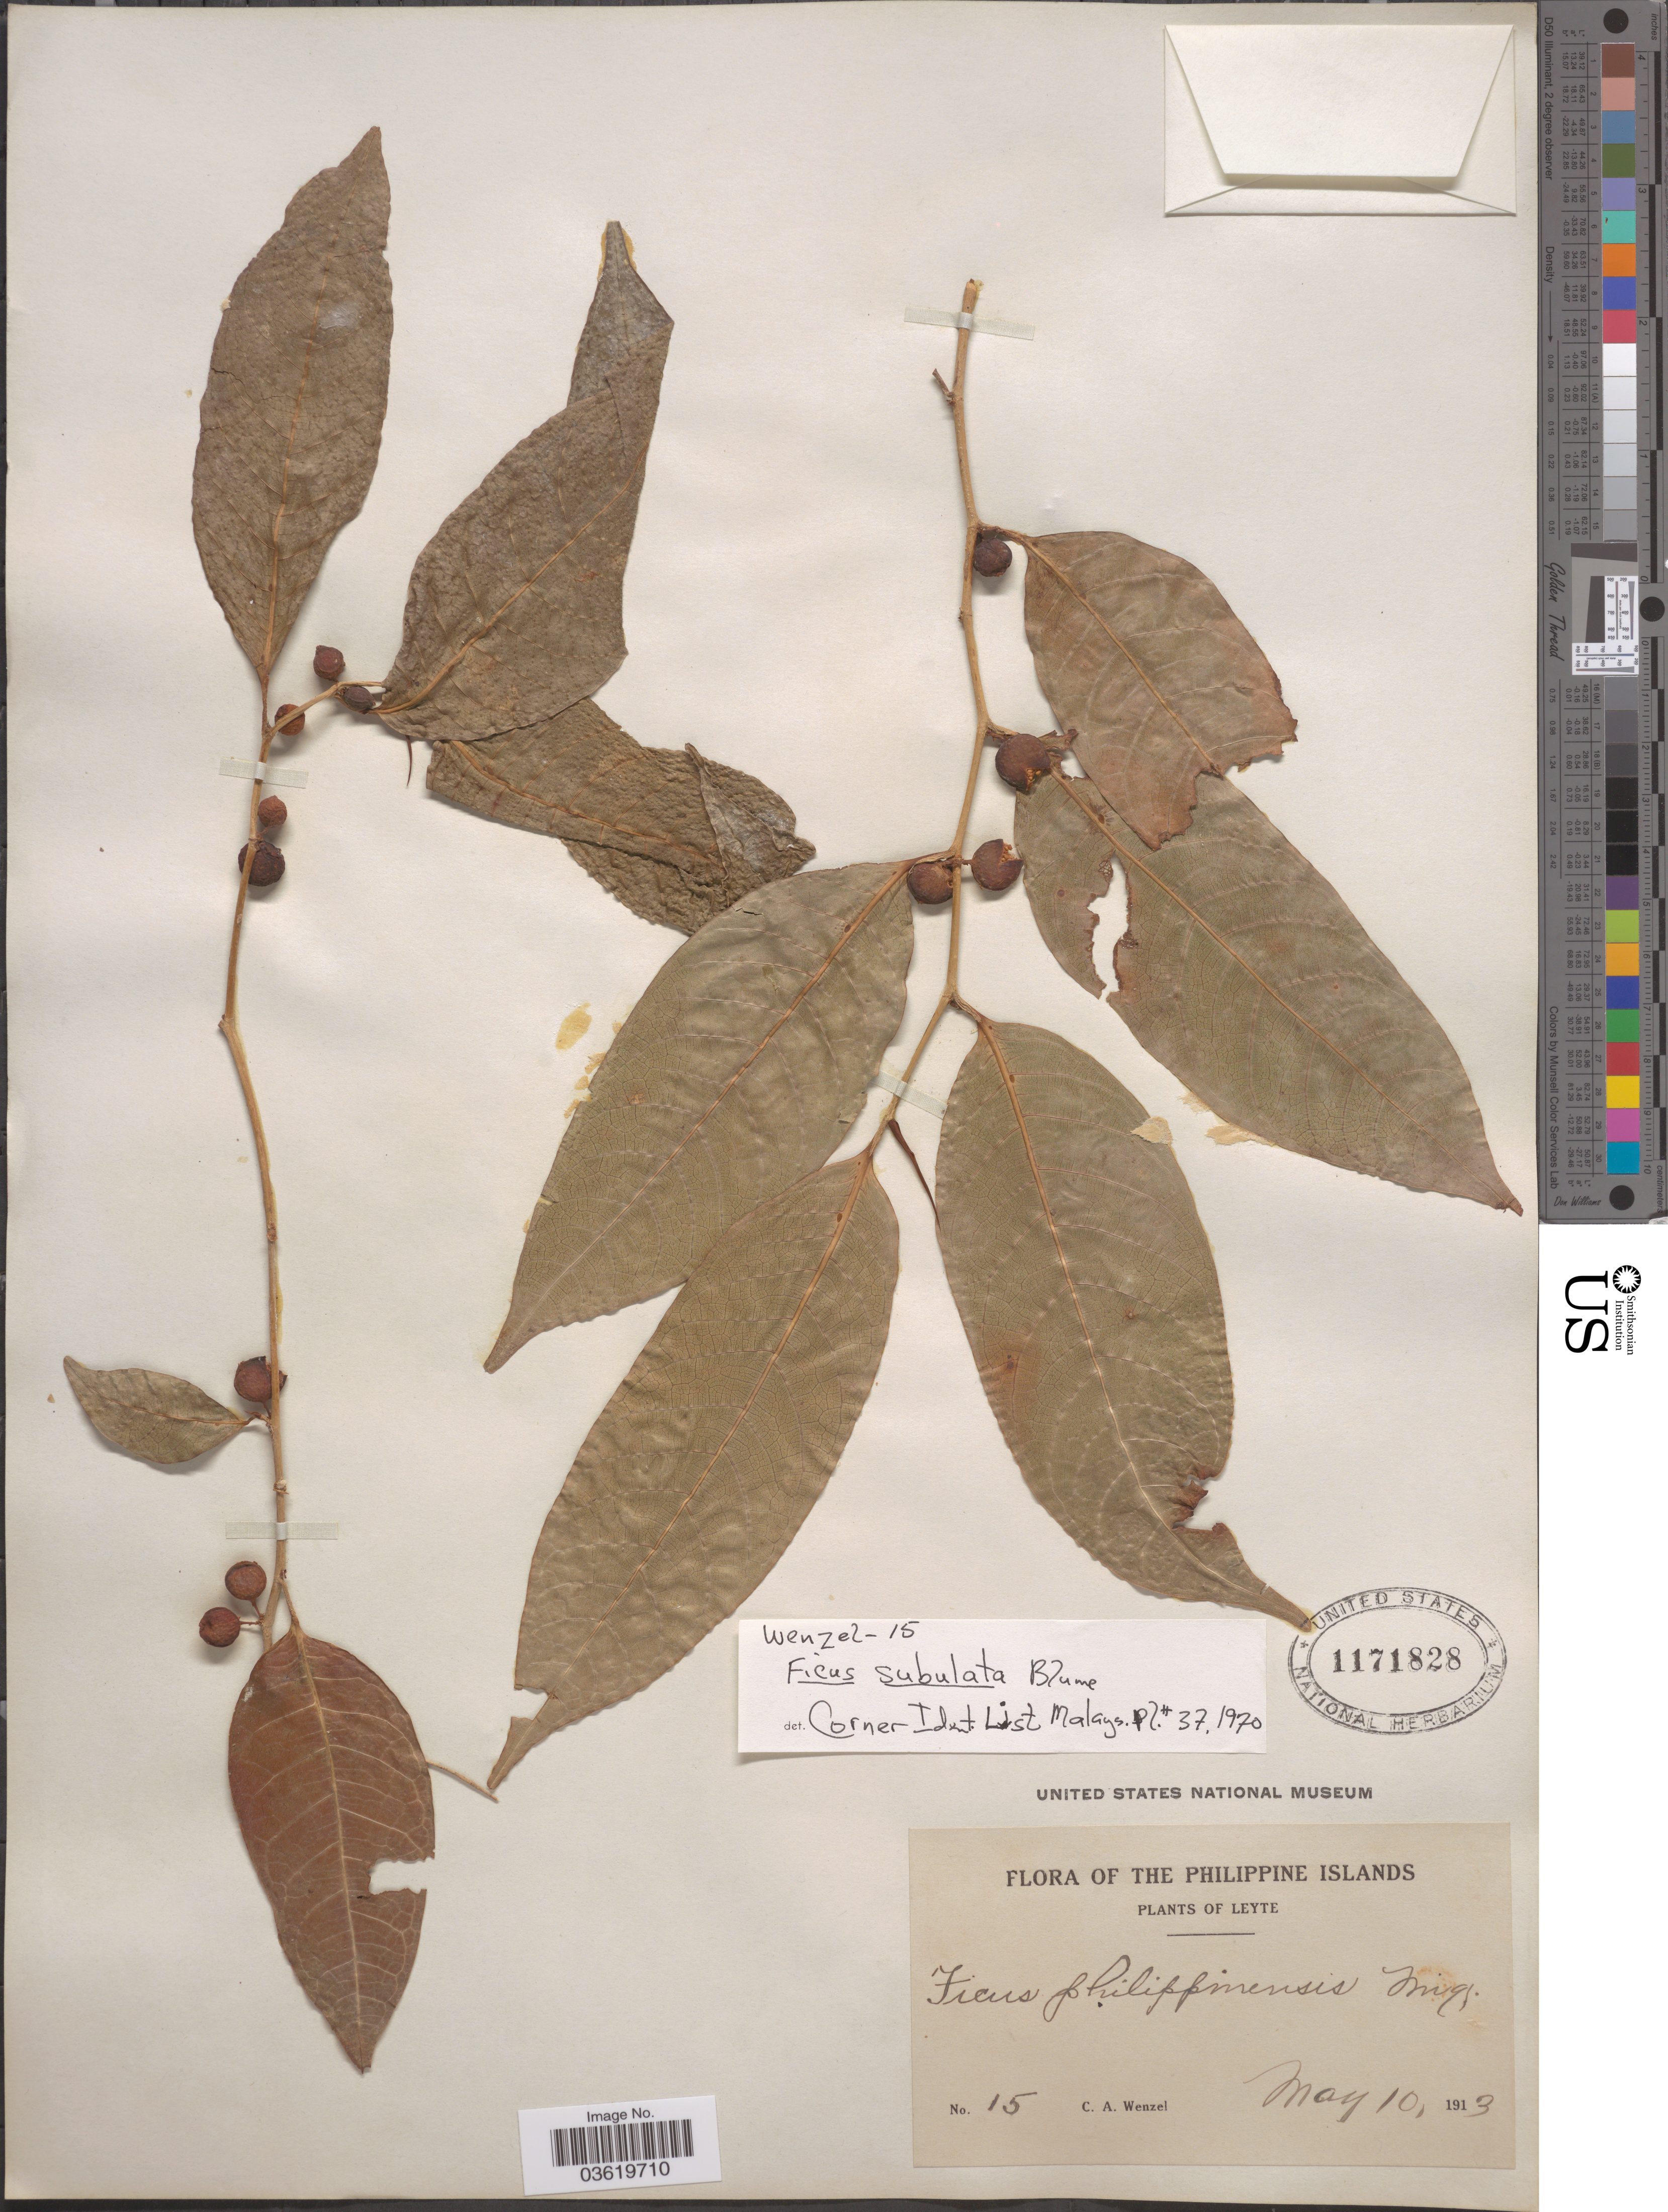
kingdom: Plantae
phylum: Tracheophyta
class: Magnoliopsida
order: Rosales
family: Moraceae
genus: Ficus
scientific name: Ficus subulata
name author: Blume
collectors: C. Wenzel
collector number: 15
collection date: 1913-05-10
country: Philippines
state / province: Eastern Visayas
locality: Philippine Islands. Leyte.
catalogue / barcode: US 1171828